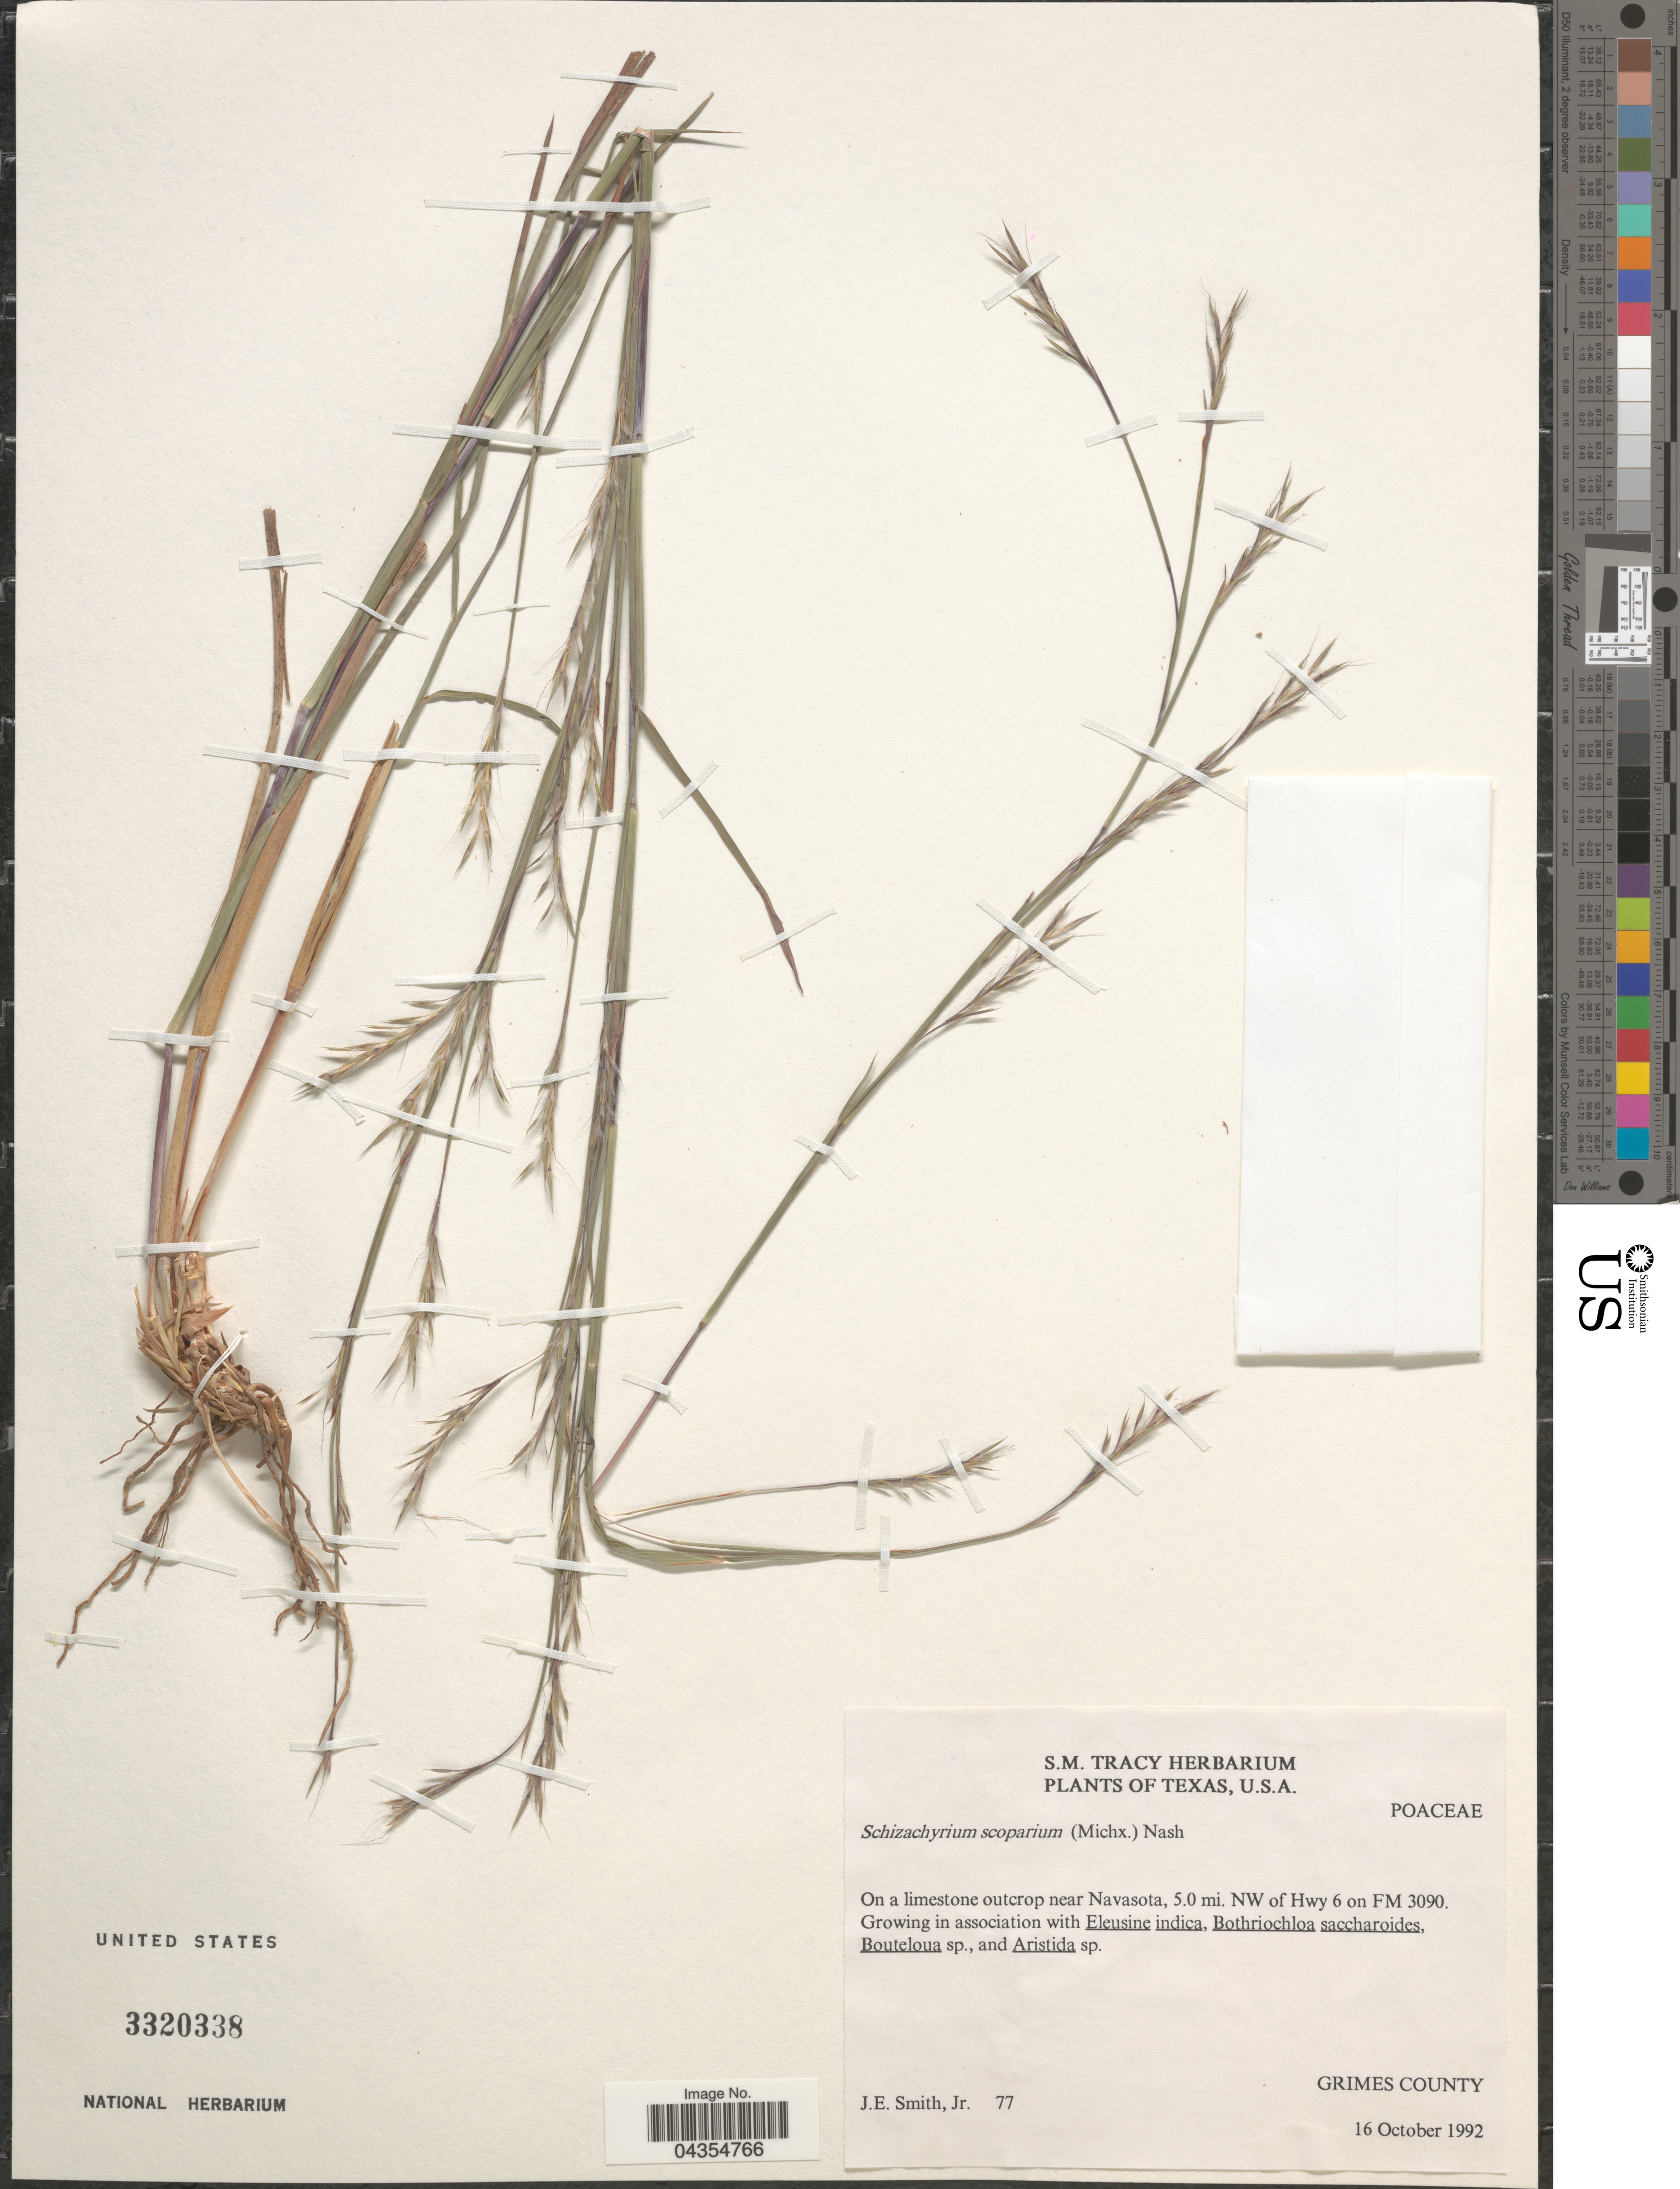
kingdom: Plantae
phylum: Tracheophyta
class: Liliopsida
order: Poales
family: Poaceae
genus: Schizachyrium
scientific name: Schizachyrium sanguineum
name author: (Retz.) Alston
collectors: J. Smith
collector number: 77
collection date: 1992-10-16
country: United States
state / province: Texas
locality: On a limestone outcrop near Navasota, 5.0 mi. NW of Hwy 6 on FM 3090. Grimes County.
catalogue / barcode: US 3320338